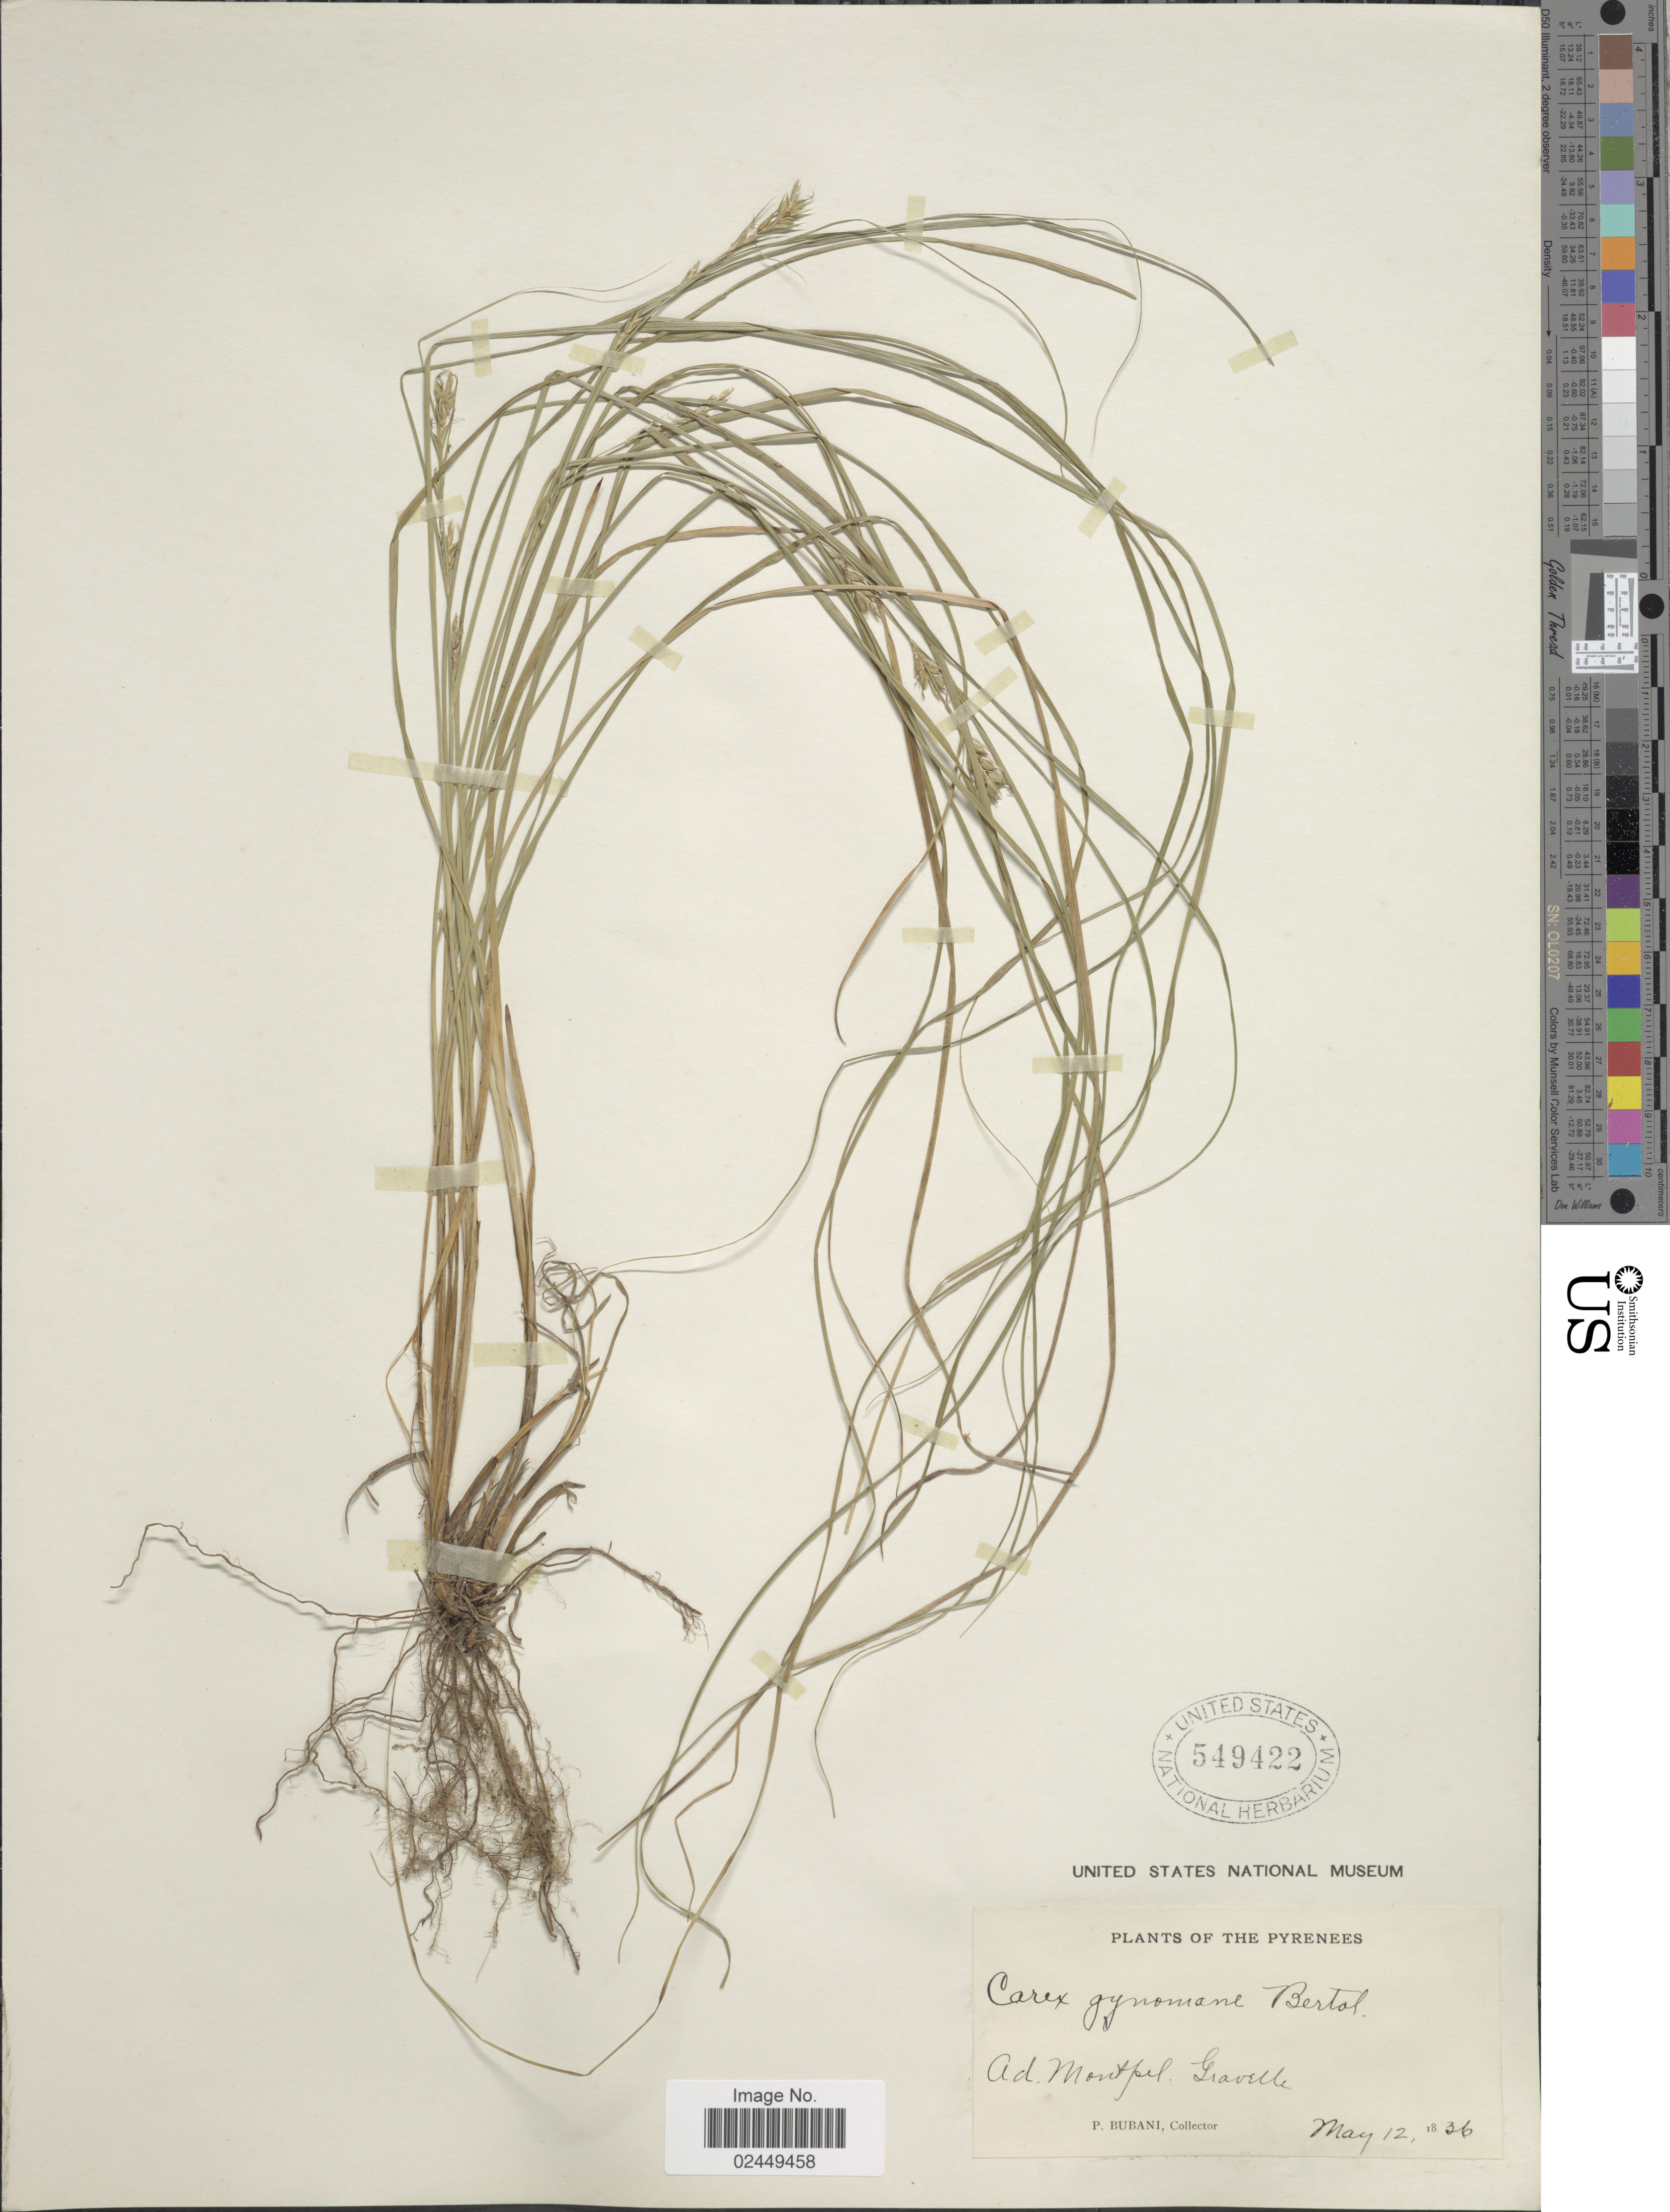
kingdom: Plantae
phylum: Tracheophyta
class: Liliopsida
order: Poales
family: Cyperaceae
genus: Carex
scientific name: Carex distachya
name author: Desf.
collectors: P. Bubani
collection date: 1836-05-12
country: France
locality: Ad. Montpel. Gravelle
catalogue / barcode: US 549422